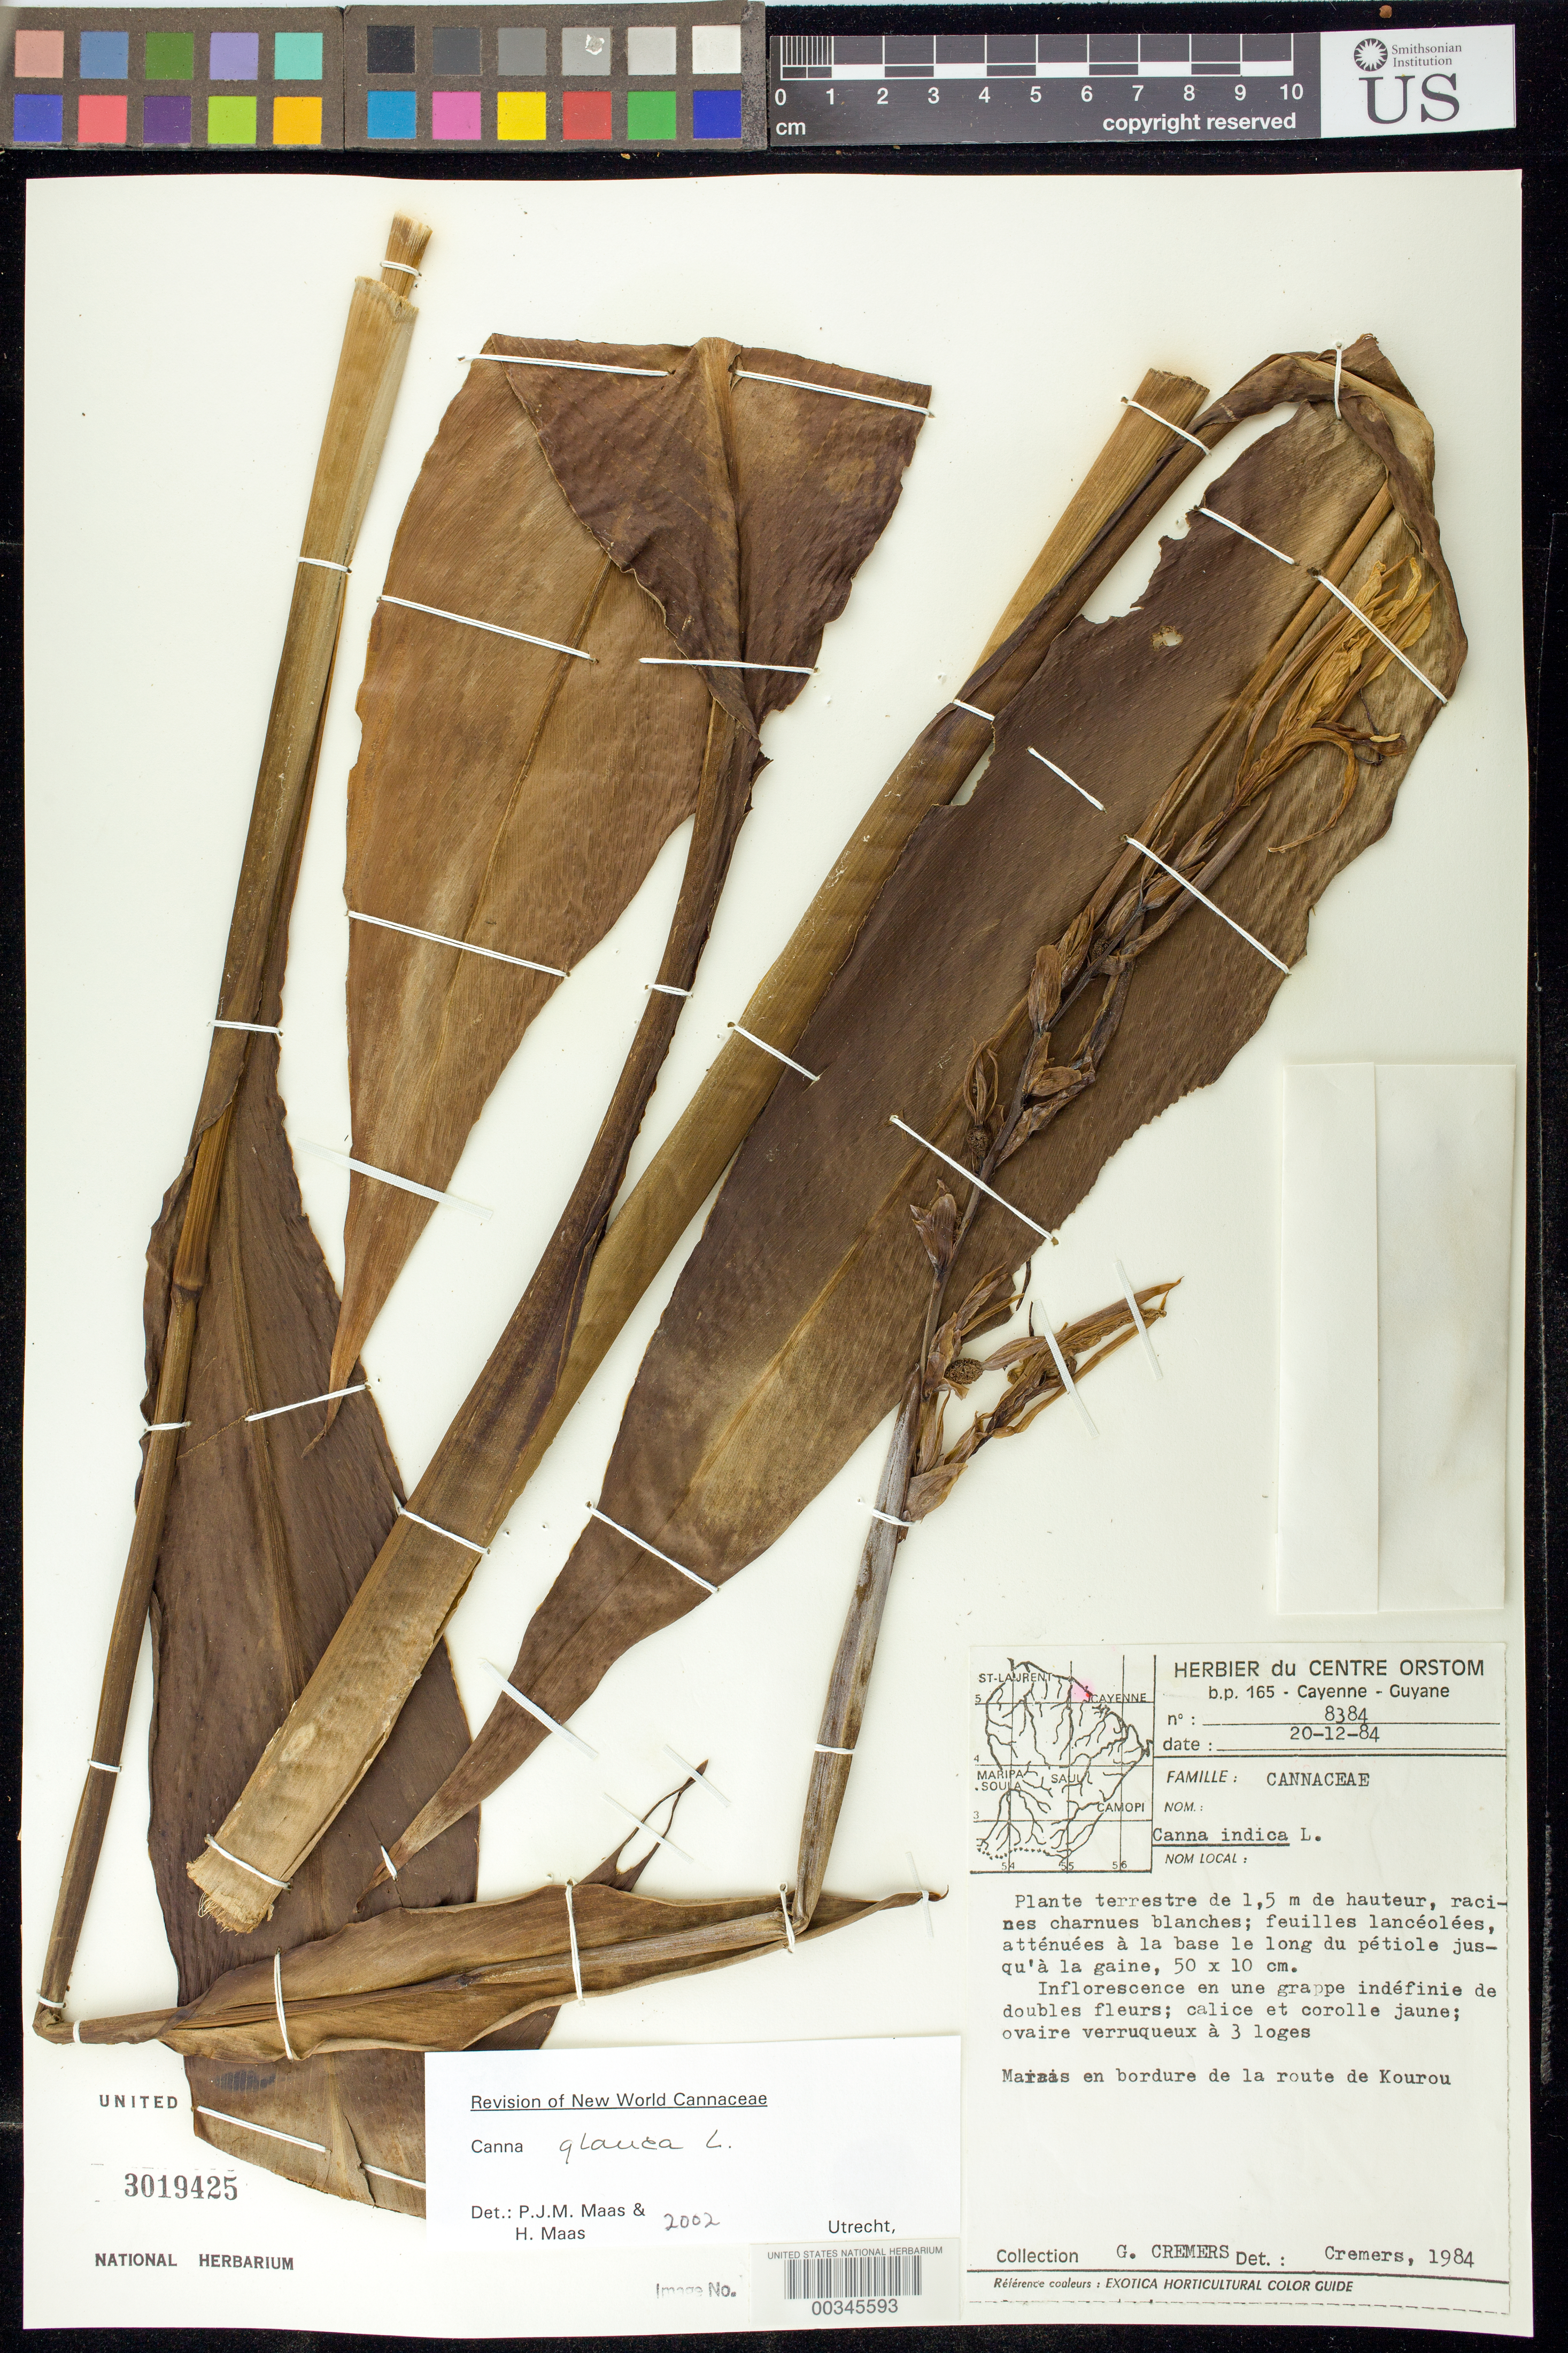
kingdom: Plantae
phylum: Tracheophyta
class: Liliopsida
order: Zingiberales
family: Cannaceae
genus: Canna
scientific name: Canna indica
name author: L.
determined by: Cremers, Georges A.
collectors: G. Cremers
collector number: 8384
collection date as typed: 20 Dec 1984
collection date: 1984-12-20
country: French Guiana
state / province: Cayenne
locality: Marais en bordure de la route de kourou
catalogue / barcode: US 3019425